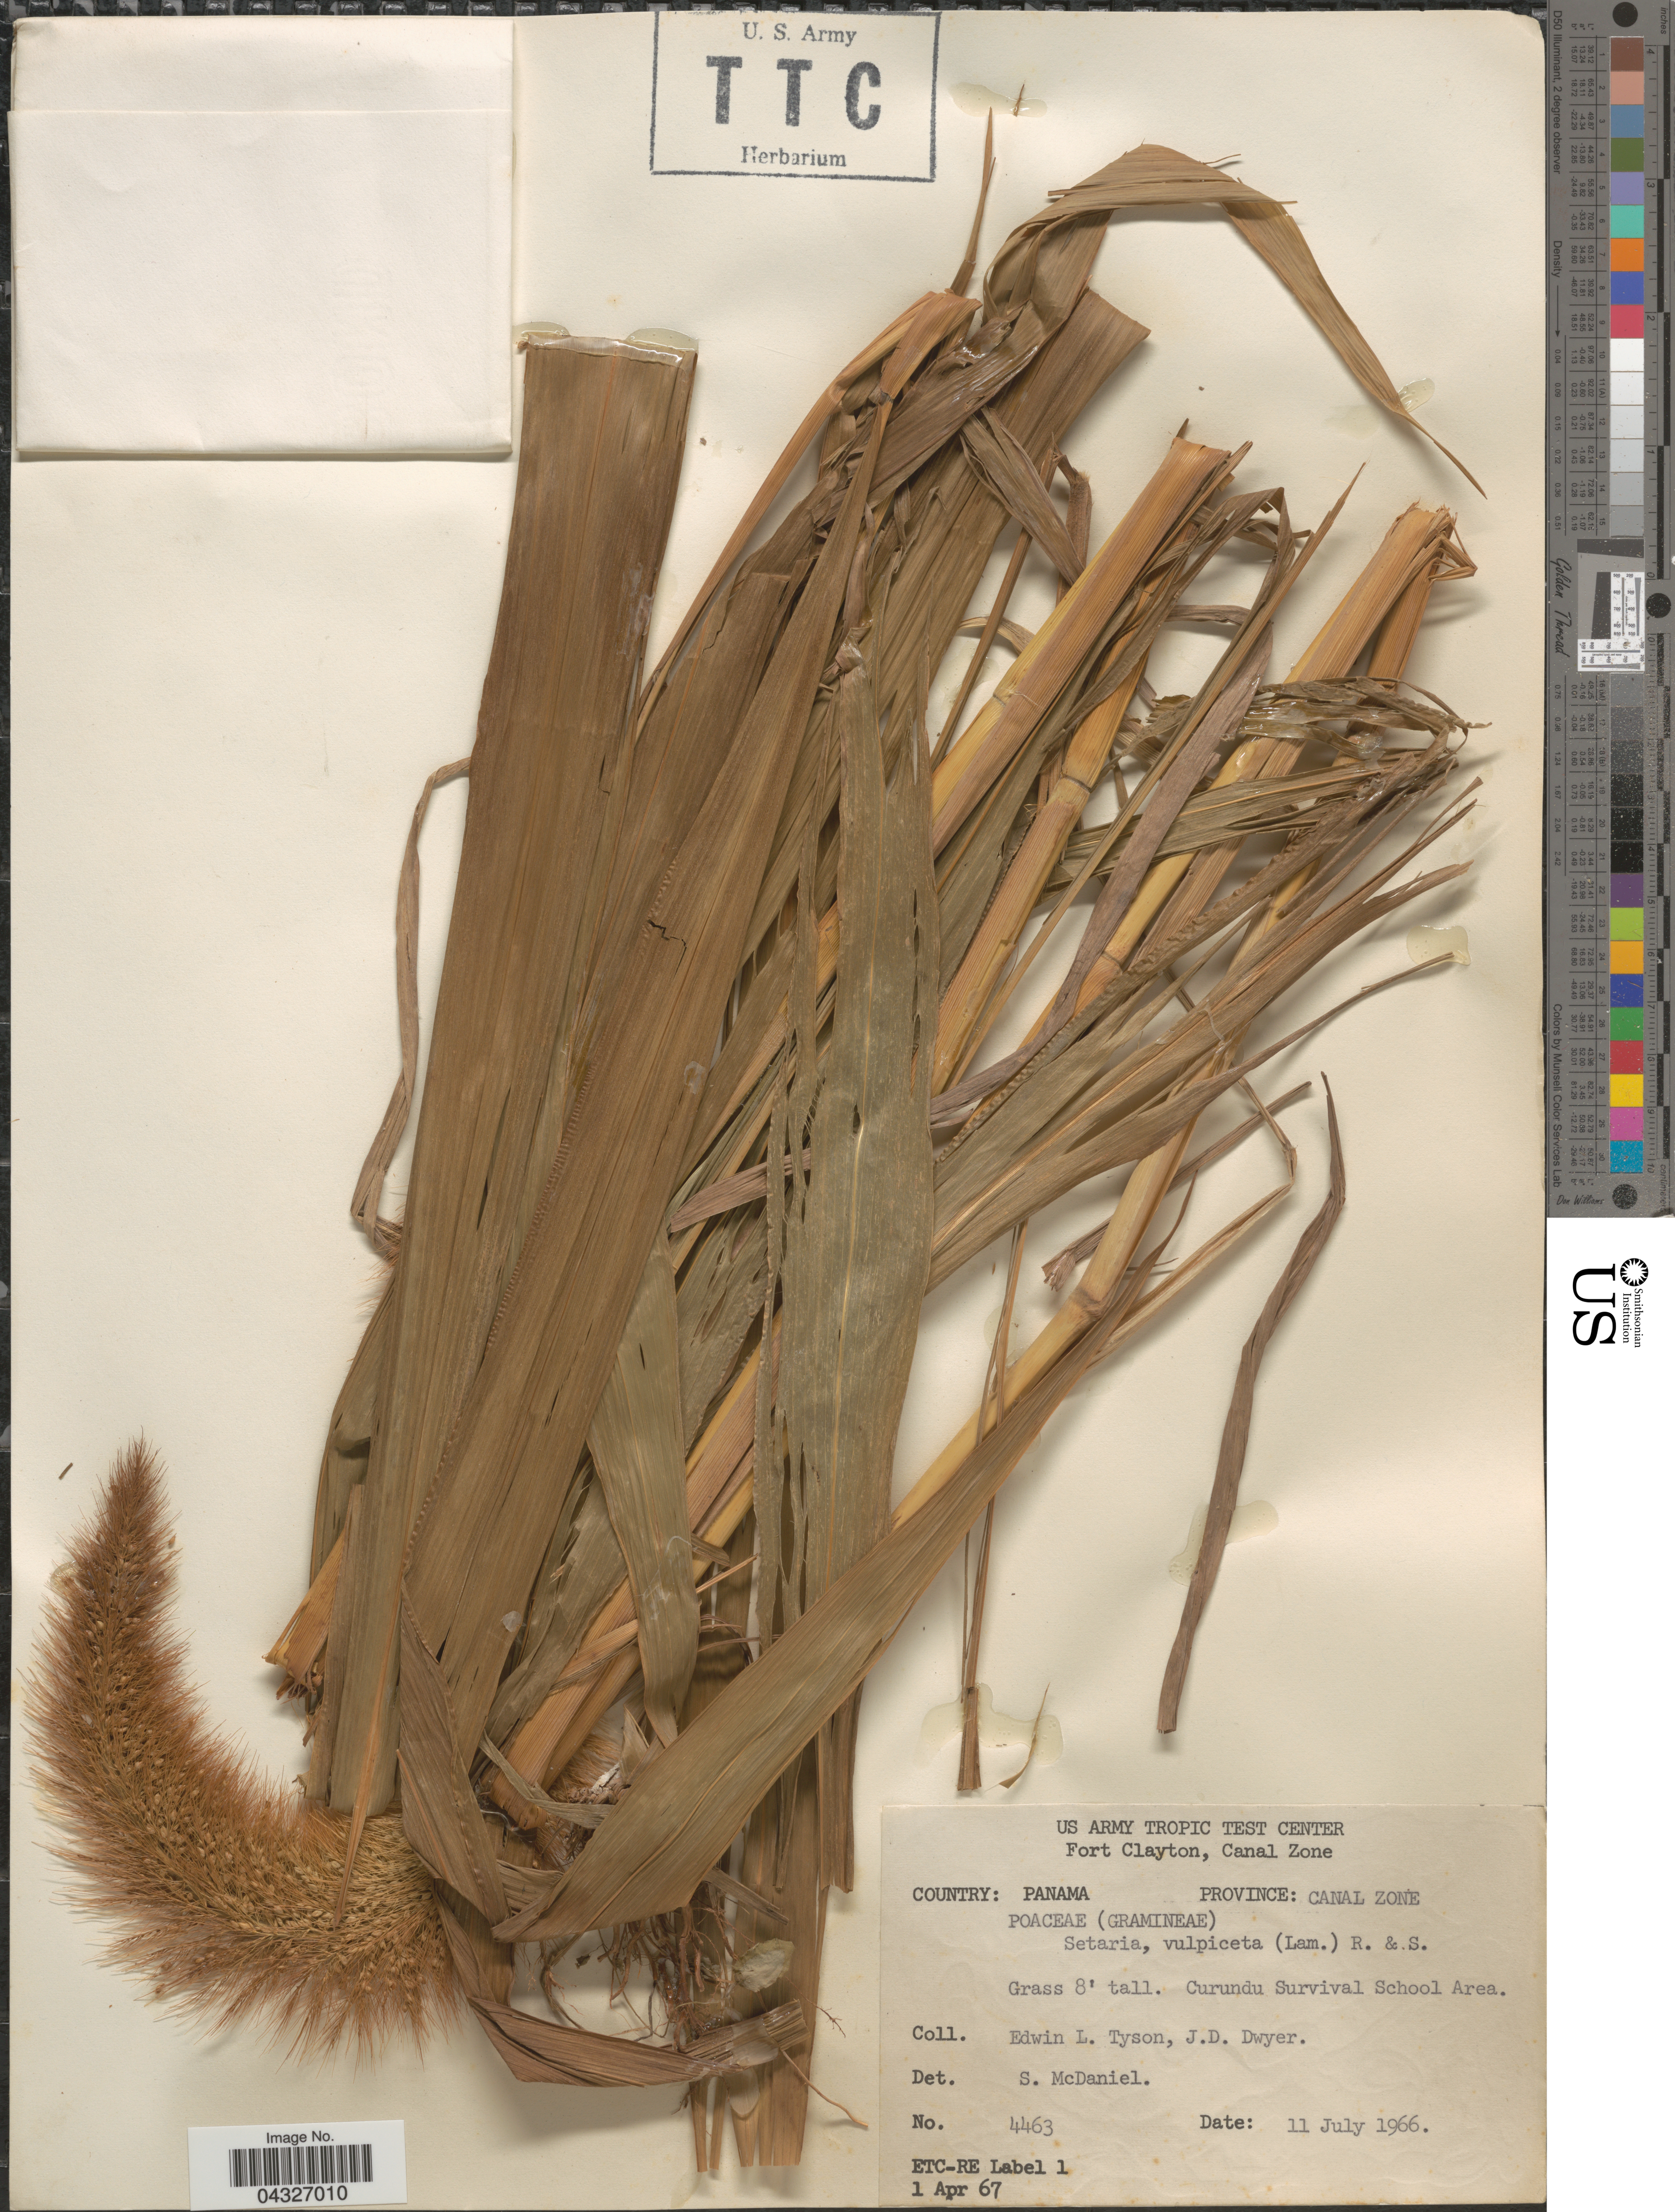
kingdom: Plantae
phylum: Tracheophyta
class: Liliopsida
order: Poales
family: Poaceae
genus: Setaria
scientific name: Setaria vulpiseta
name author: (Lam.) Roem. & Schult.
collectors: E. L. Tyson & J. D. Dwyer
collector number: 4463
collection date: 1966-07-11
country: Panama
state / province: Colón / Panamá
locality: Fort Clayton, Canal Zone. Province: Canal Zone. Curundu Survival School Area.